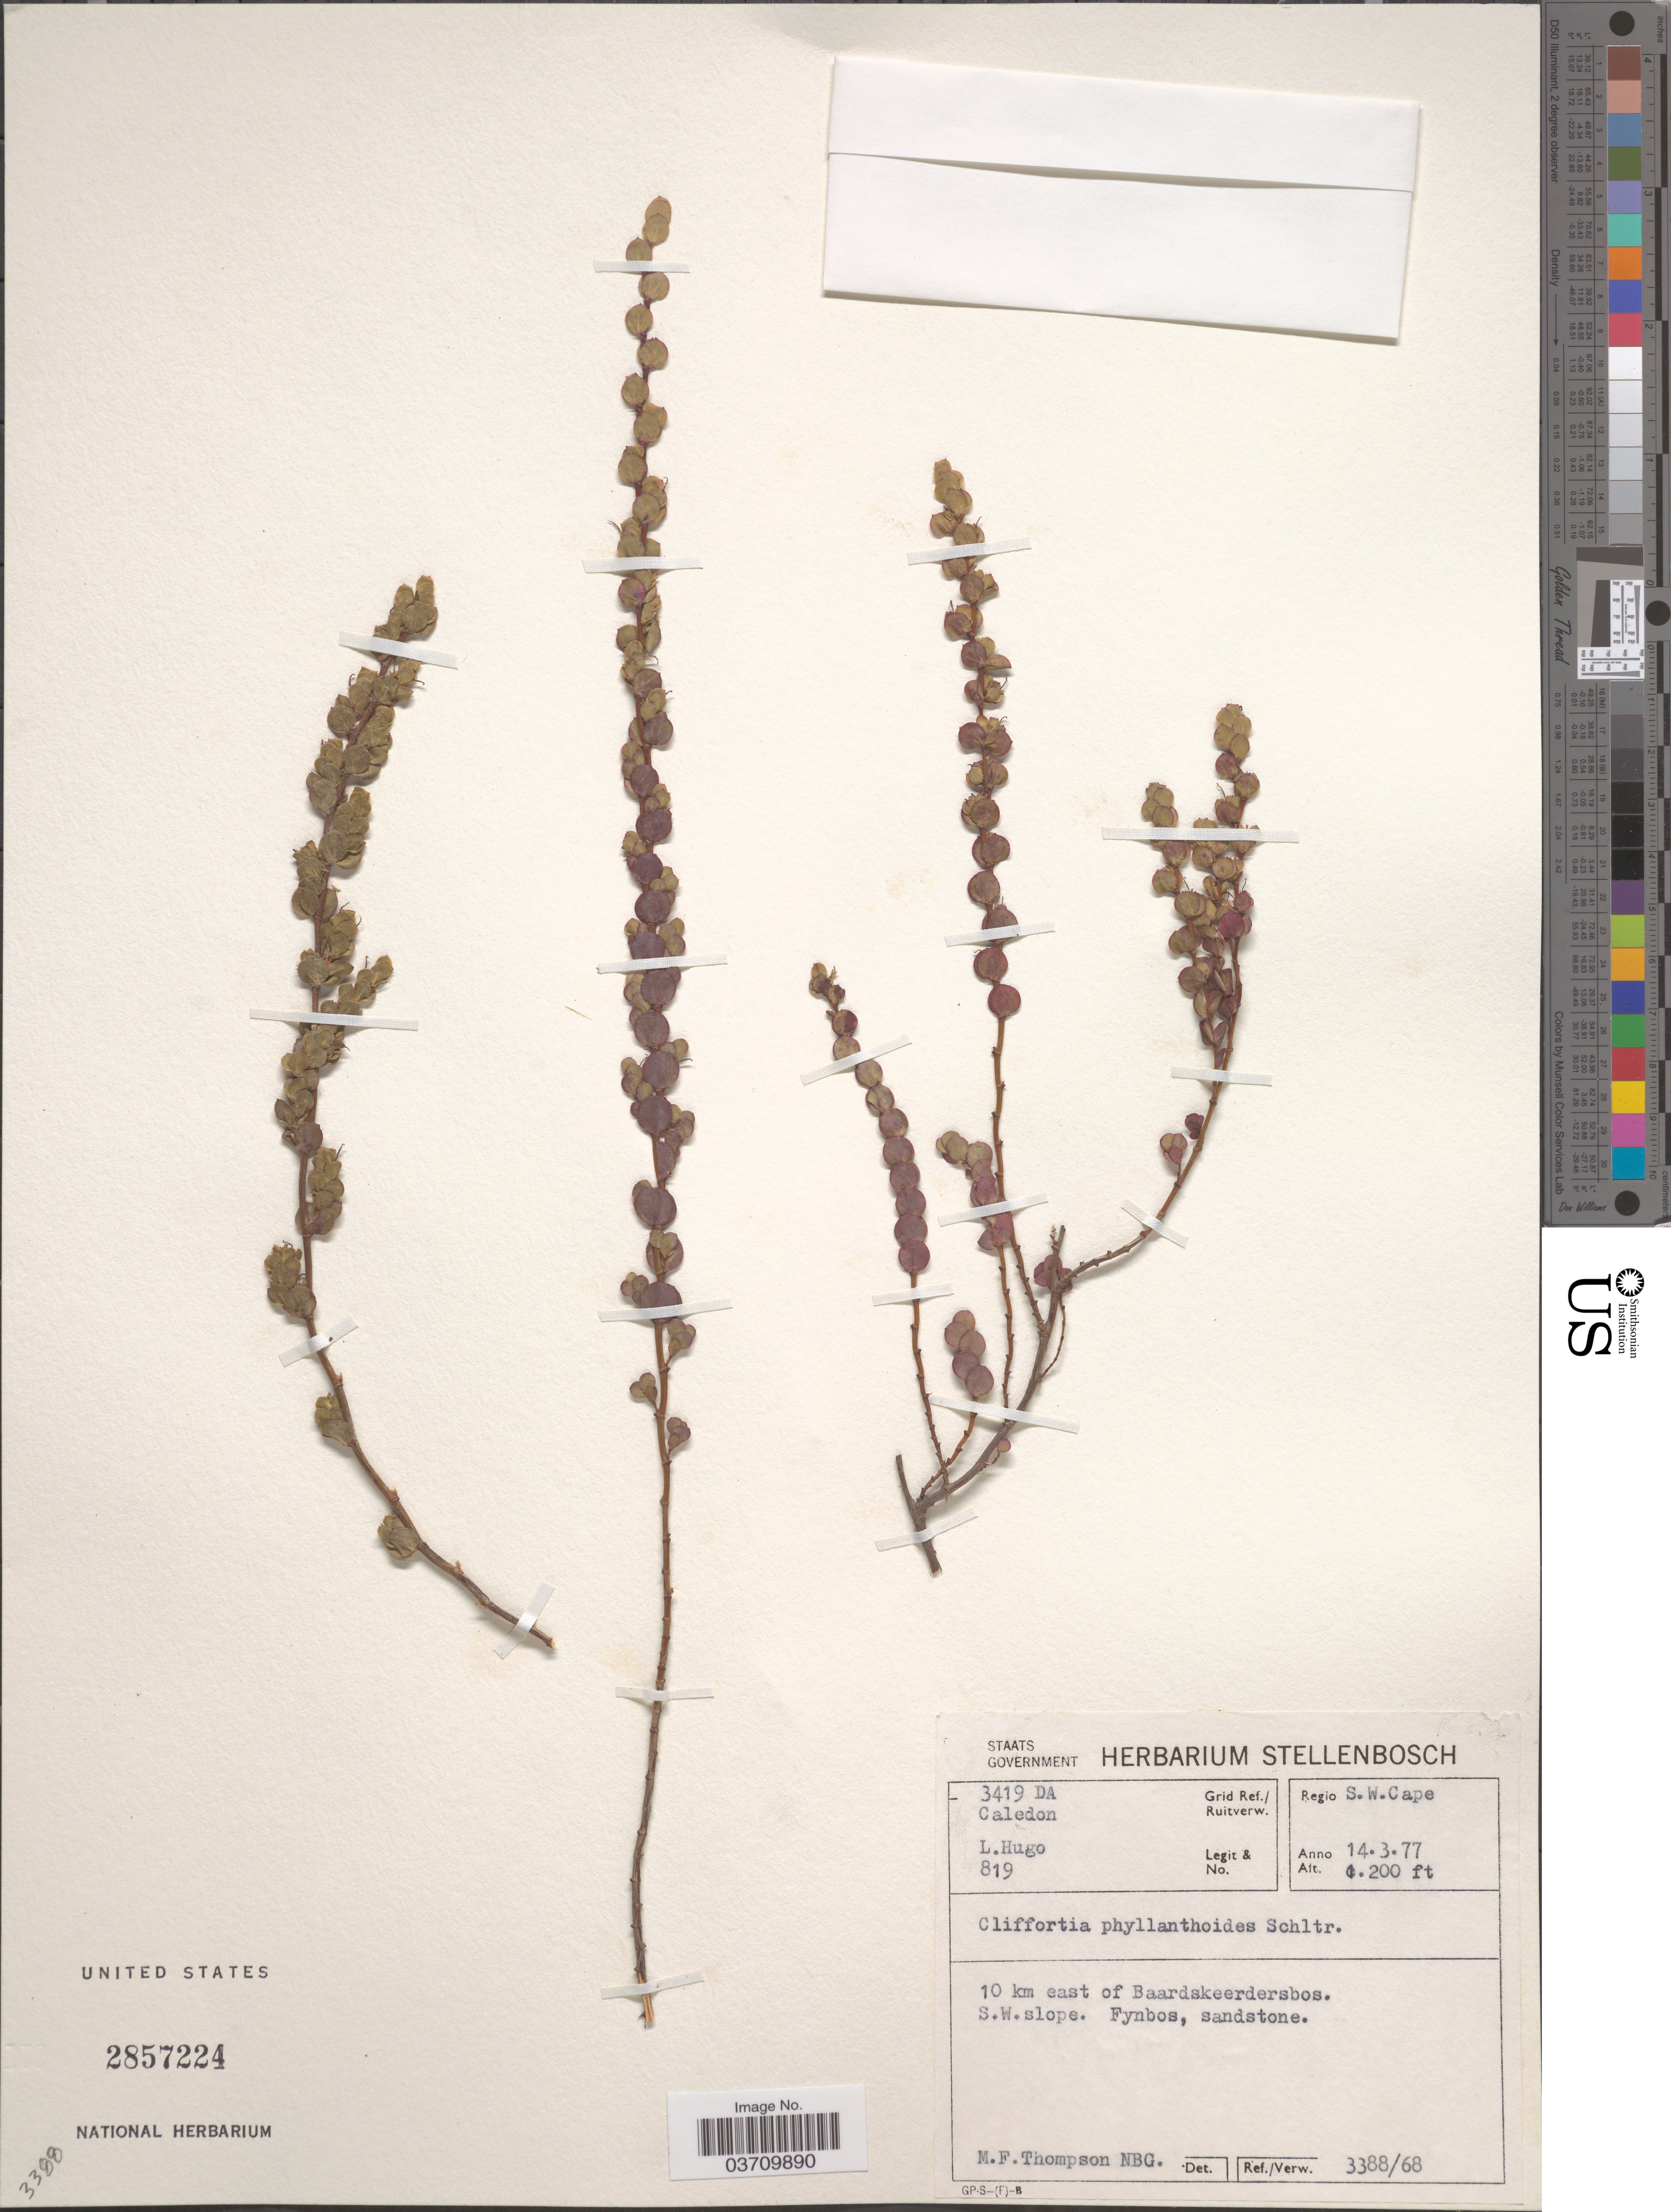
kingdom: Plantae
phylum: Tracheophyta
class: Magnoliopsida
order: Rosales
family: Rosaceae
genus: Cliffortia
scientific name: Cliffortia phyllanthoides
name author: Schltr.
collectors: L. Hugo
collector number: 819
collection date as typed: Transcribed d/m/y: 14/3/77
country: South Africa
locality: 3419 DA Caledon Grid Ref./ Ruitverw. Regio S. W. Cape. 10 km east of Baardskeerdersbos. S. W. slope.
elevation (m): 366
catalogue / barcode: US 2857224